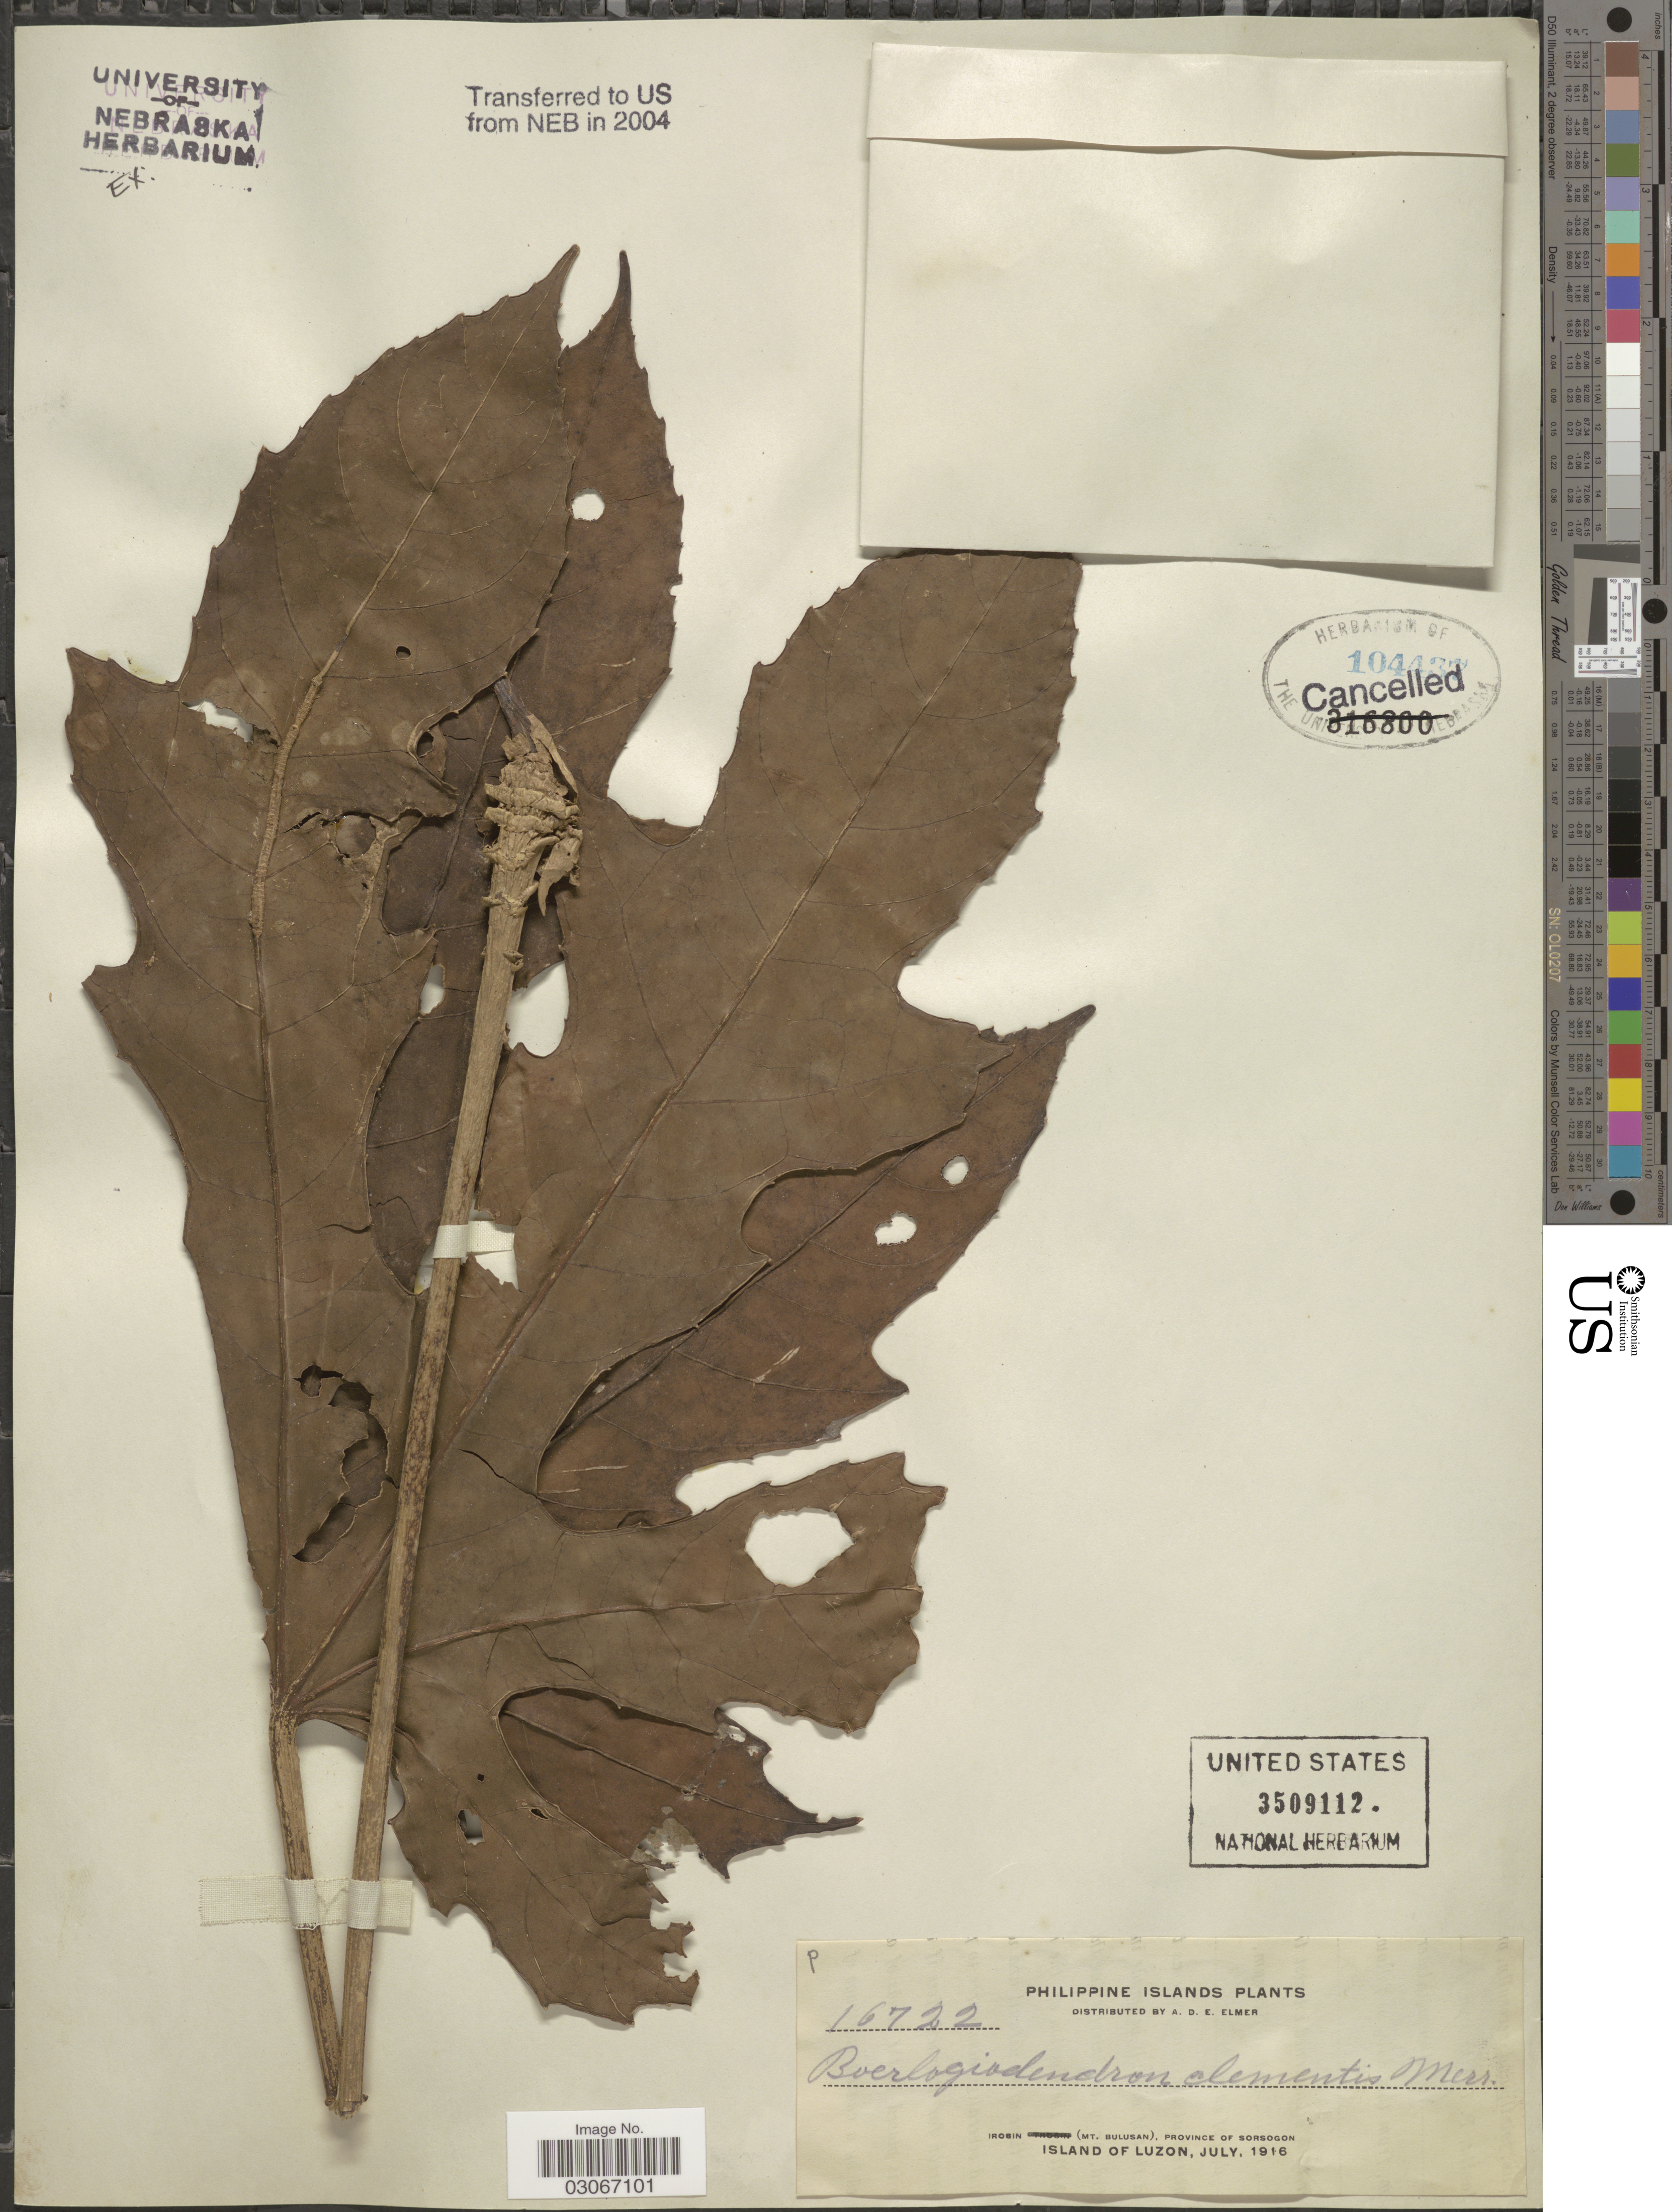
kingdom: Plantae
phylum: Tracheophyta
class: Magnoliopsida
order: Apiales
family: Araliaceae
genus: Osmoxylon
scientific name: Osmoxylon luzoniense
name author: (Merr.) Philipson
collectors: A. D. E. Elmer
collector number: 16722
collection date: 1916-07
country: Philippines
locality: Philippine Islands. Irosin (Mt. Bulusan), Province of Sorsogon. Island of Luzon.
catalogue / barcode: US 3509112